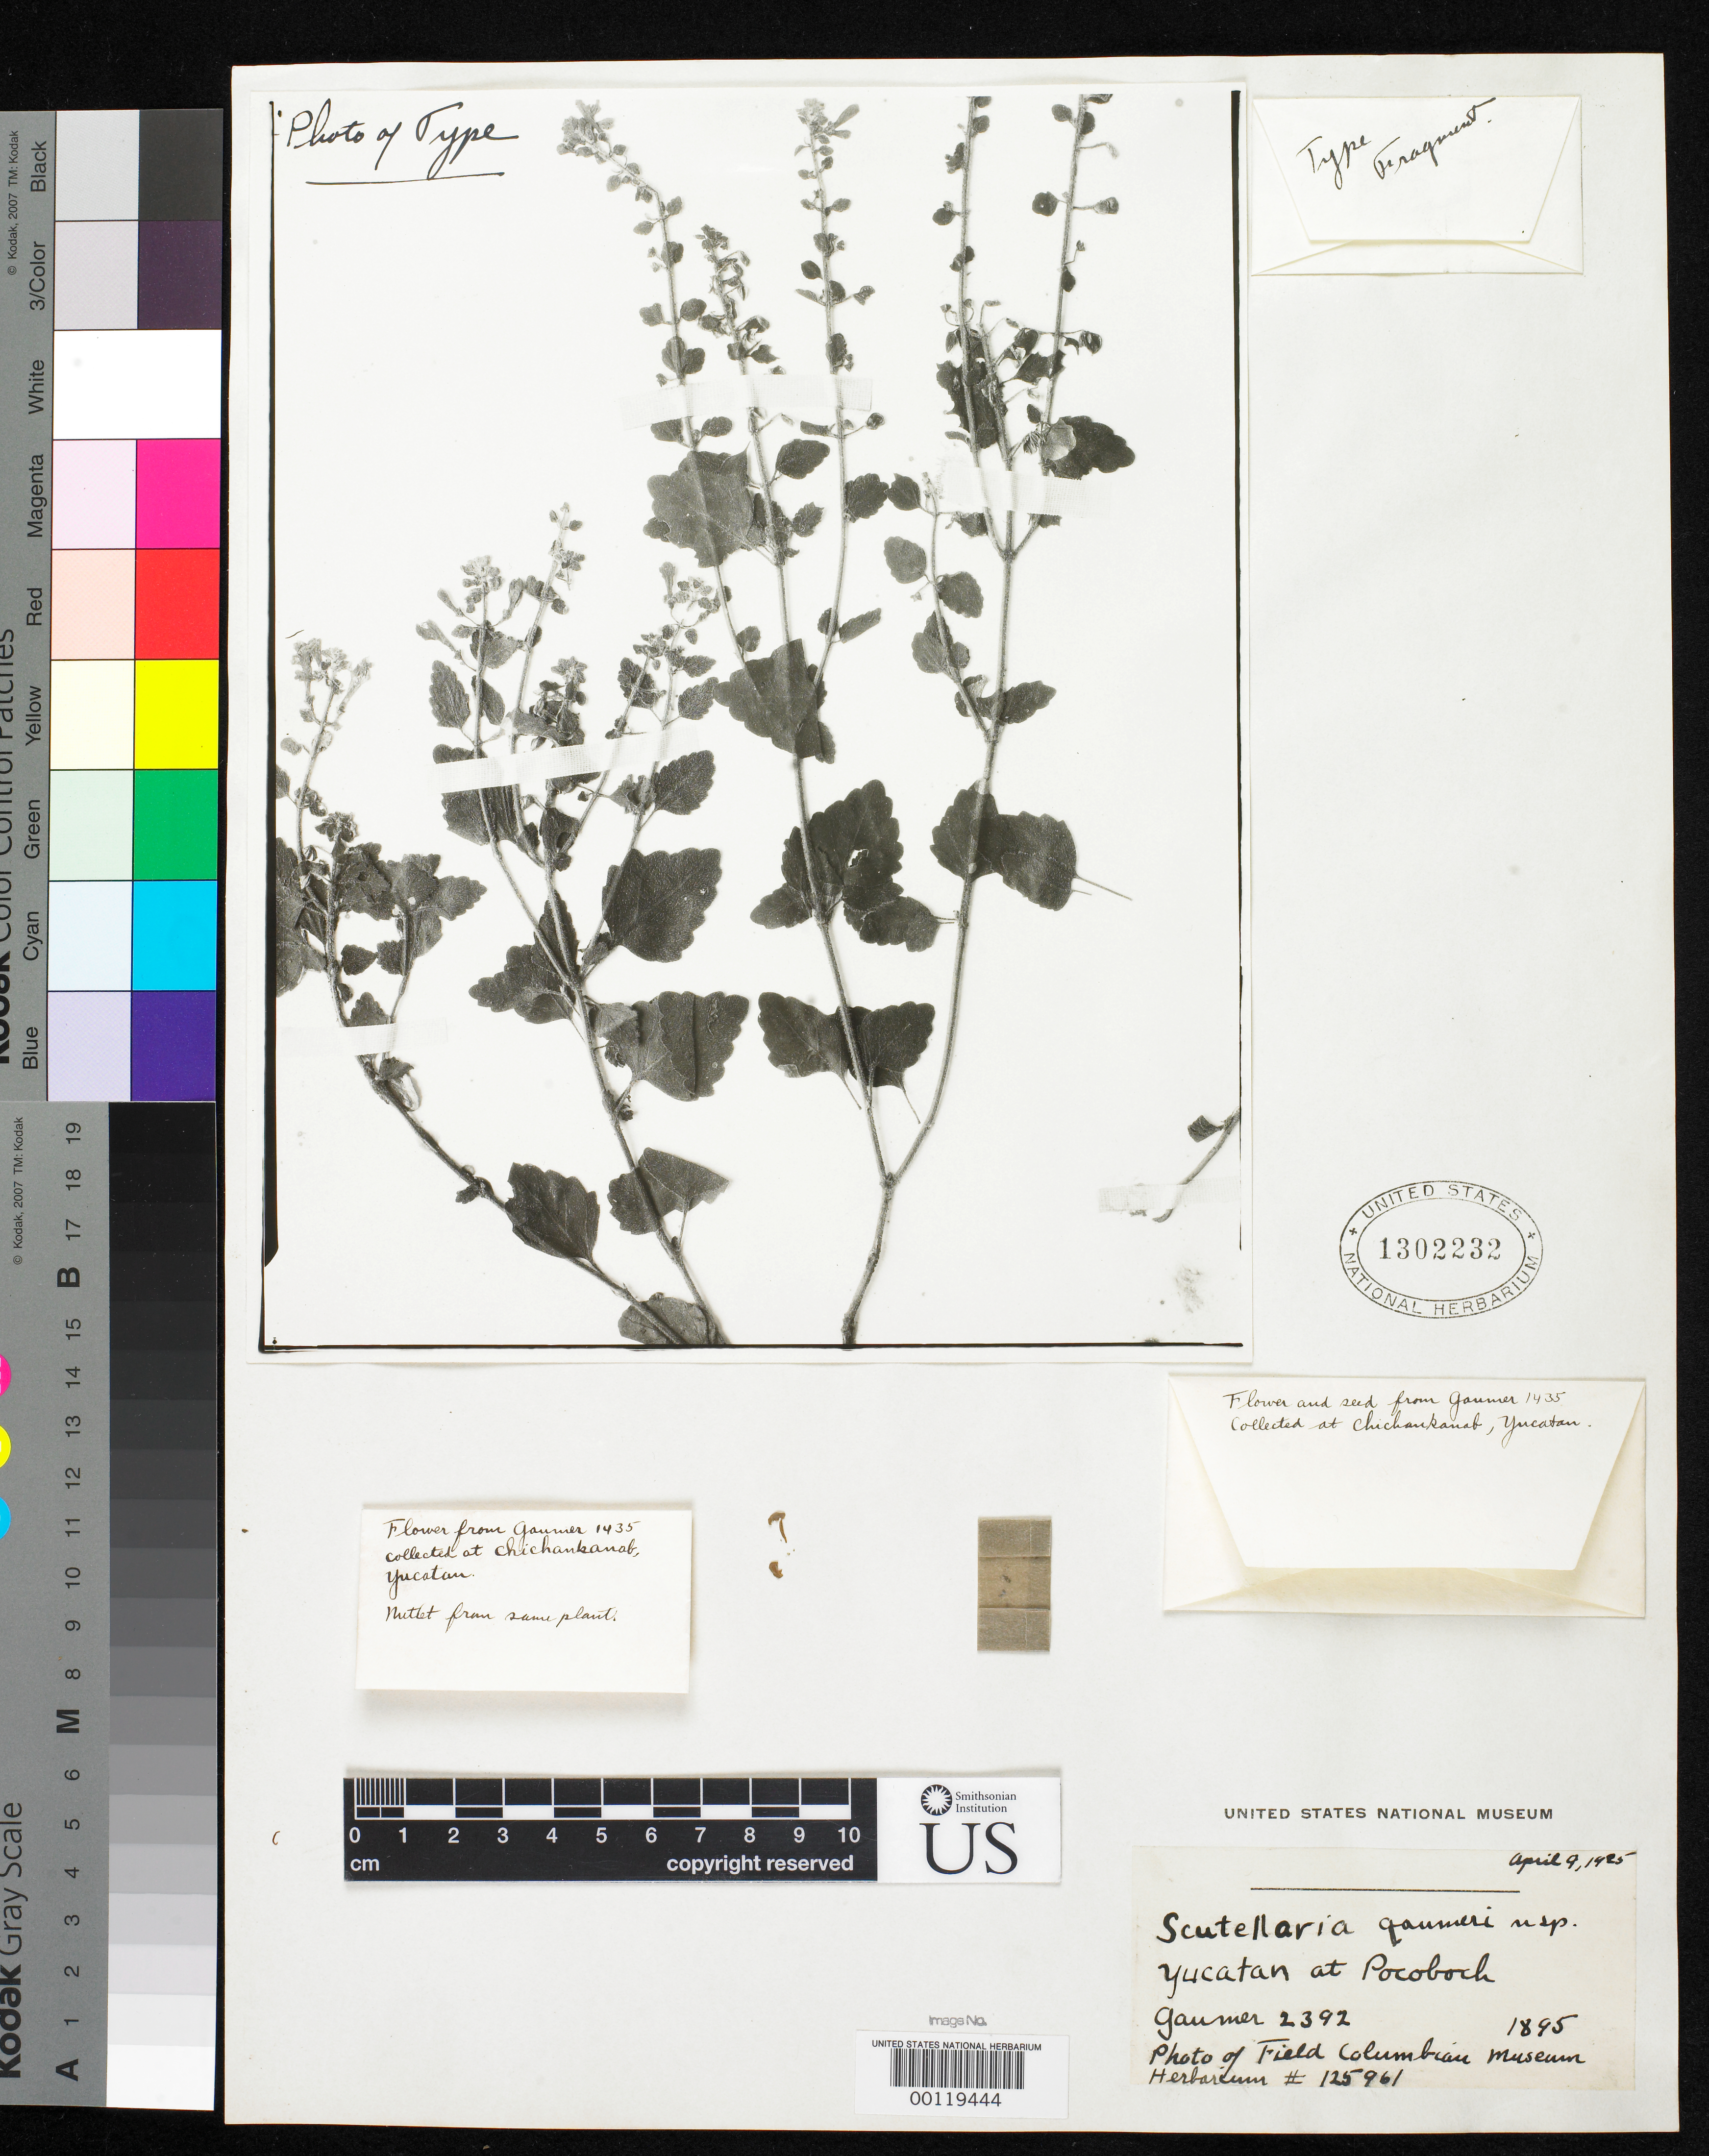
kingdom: Plantae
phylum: Tracheophyta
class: Magnoliopsida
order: Lamiales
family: Lamiaceae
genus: Scutellaria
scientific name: Scutellaria gaumeri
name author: Leonard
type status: Isotype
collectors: G. F. Gaumer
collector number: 2392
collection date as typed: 1895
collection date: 1895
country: Mexico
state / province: Yucatán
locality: Pocoboch.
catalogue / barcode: US 1302232